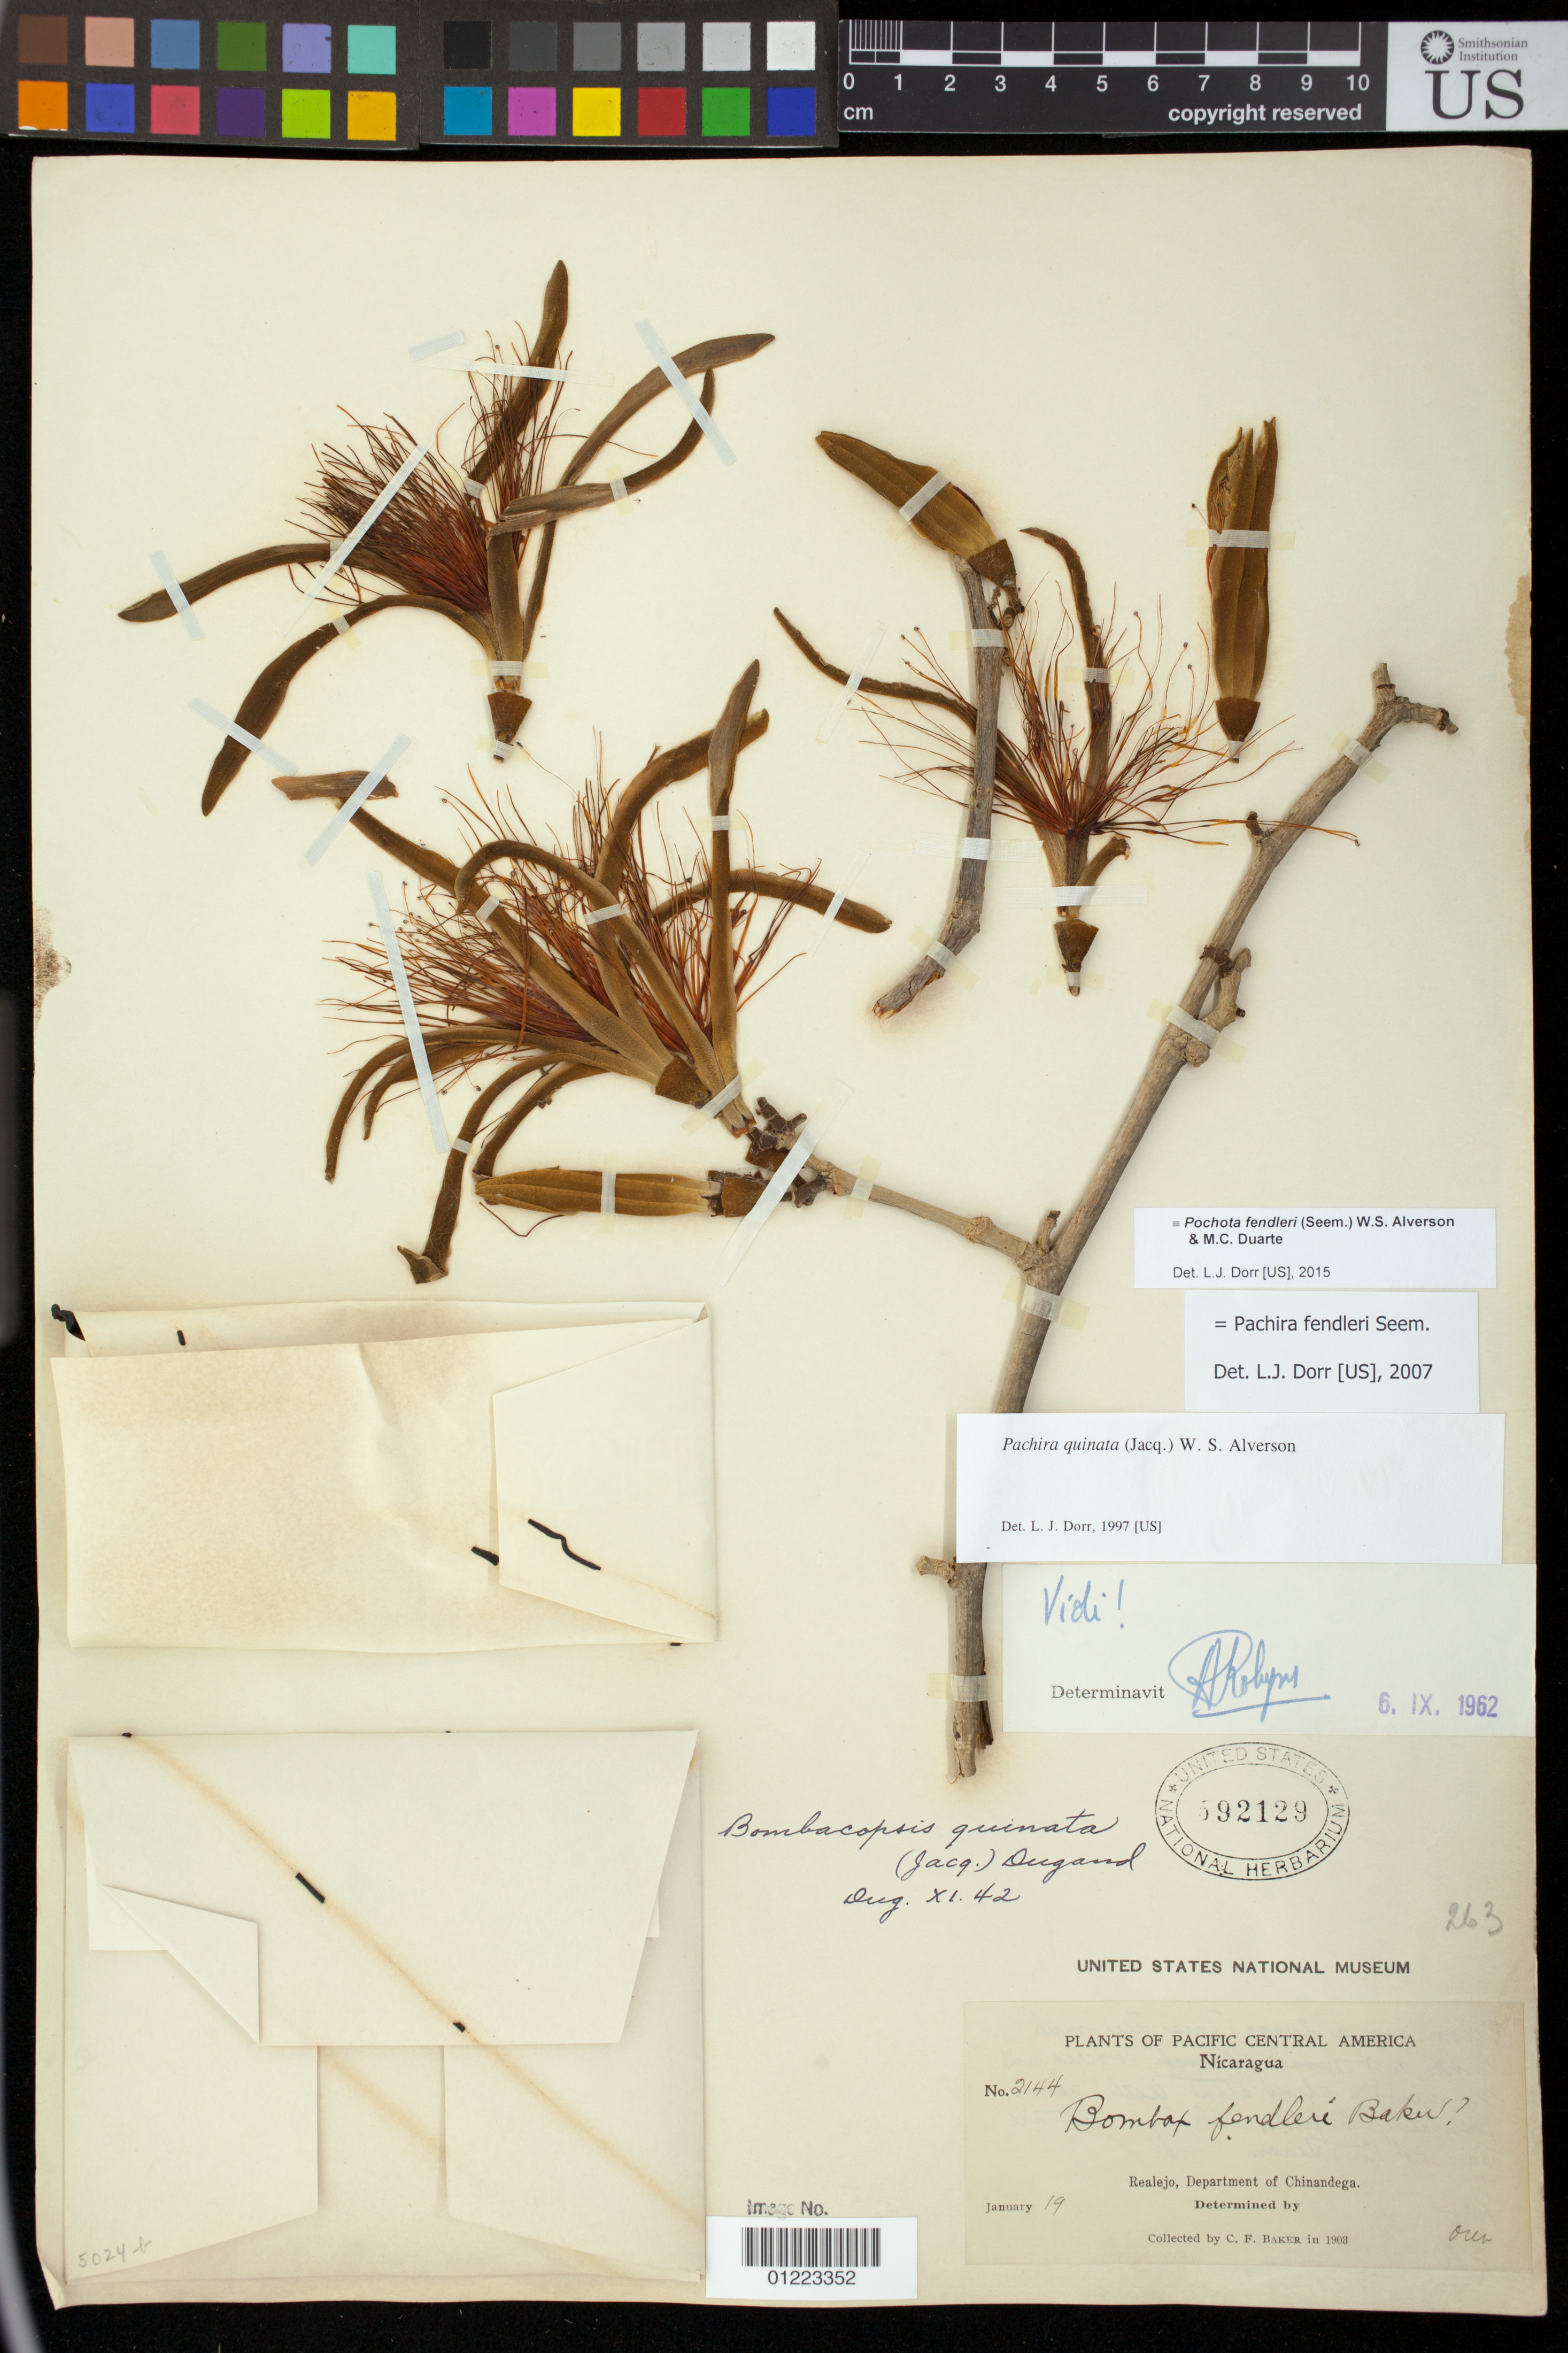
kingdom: Plantae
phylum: Tracheophyta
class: Magnoliopsida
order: Malvales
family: Malvaceae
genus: Pochota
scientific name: Pochota fendleri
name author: (Seem.) W.S. Alverson & M.C. Duarte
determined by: Dorr, L. J., (BOT), Smithsonian Institution - National Museum of Natural History (UNITED STATES)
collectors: C. F. Baker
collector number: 2144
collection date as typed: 1/19/1903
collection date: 1903-01-19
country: Nicaragua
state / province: Chinandega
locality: Realejo, Department of Chinandega.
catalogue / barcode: US 592129